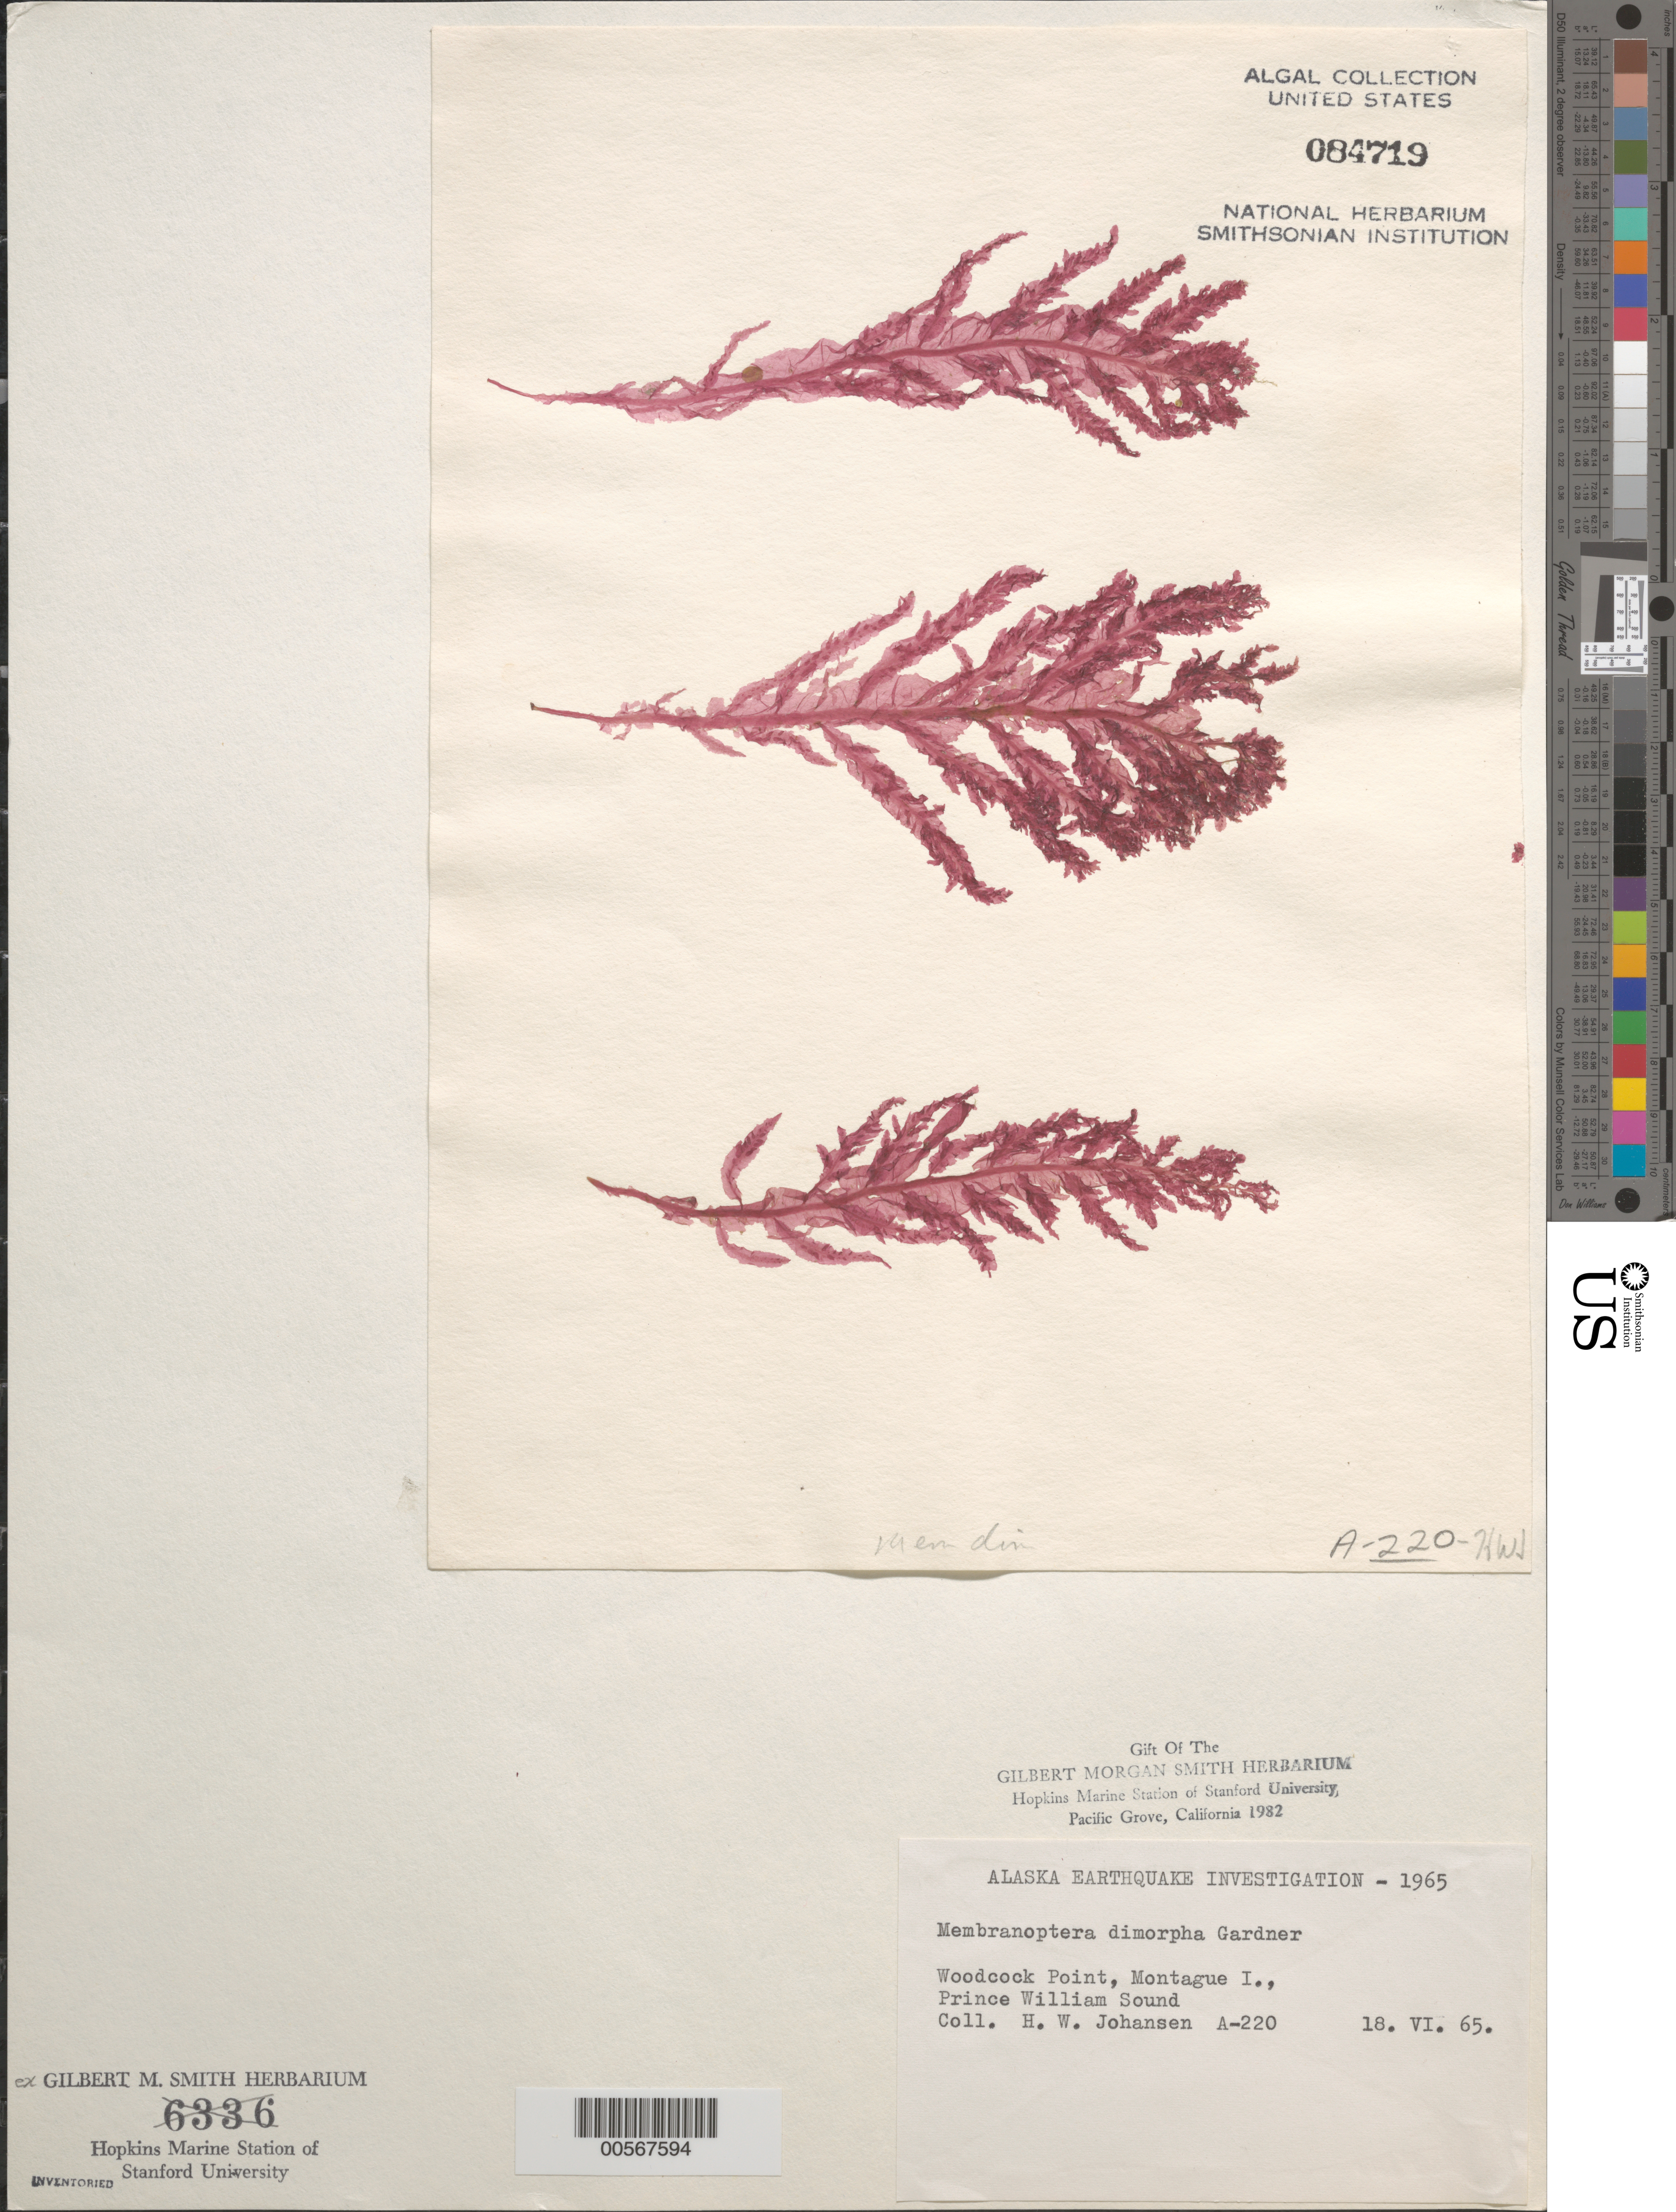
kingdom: Plantae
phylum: Rhodophyta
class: Florideophyceae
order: Ceramiales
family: Delesseriaceae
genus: Membranoptera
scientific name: Membranoptera platyphylla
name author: (Setch. & N.L. Gardner) Kylin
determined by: Algae name updating Project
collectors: H. Johansen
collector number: A-220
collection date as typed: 18 Jun 1965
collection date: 1965-06-18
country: United States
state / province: Alaska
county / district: Valdez-Cordova Division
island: Montague Island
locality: Woodcock Point, Prince William Sound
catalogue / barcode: US 84719